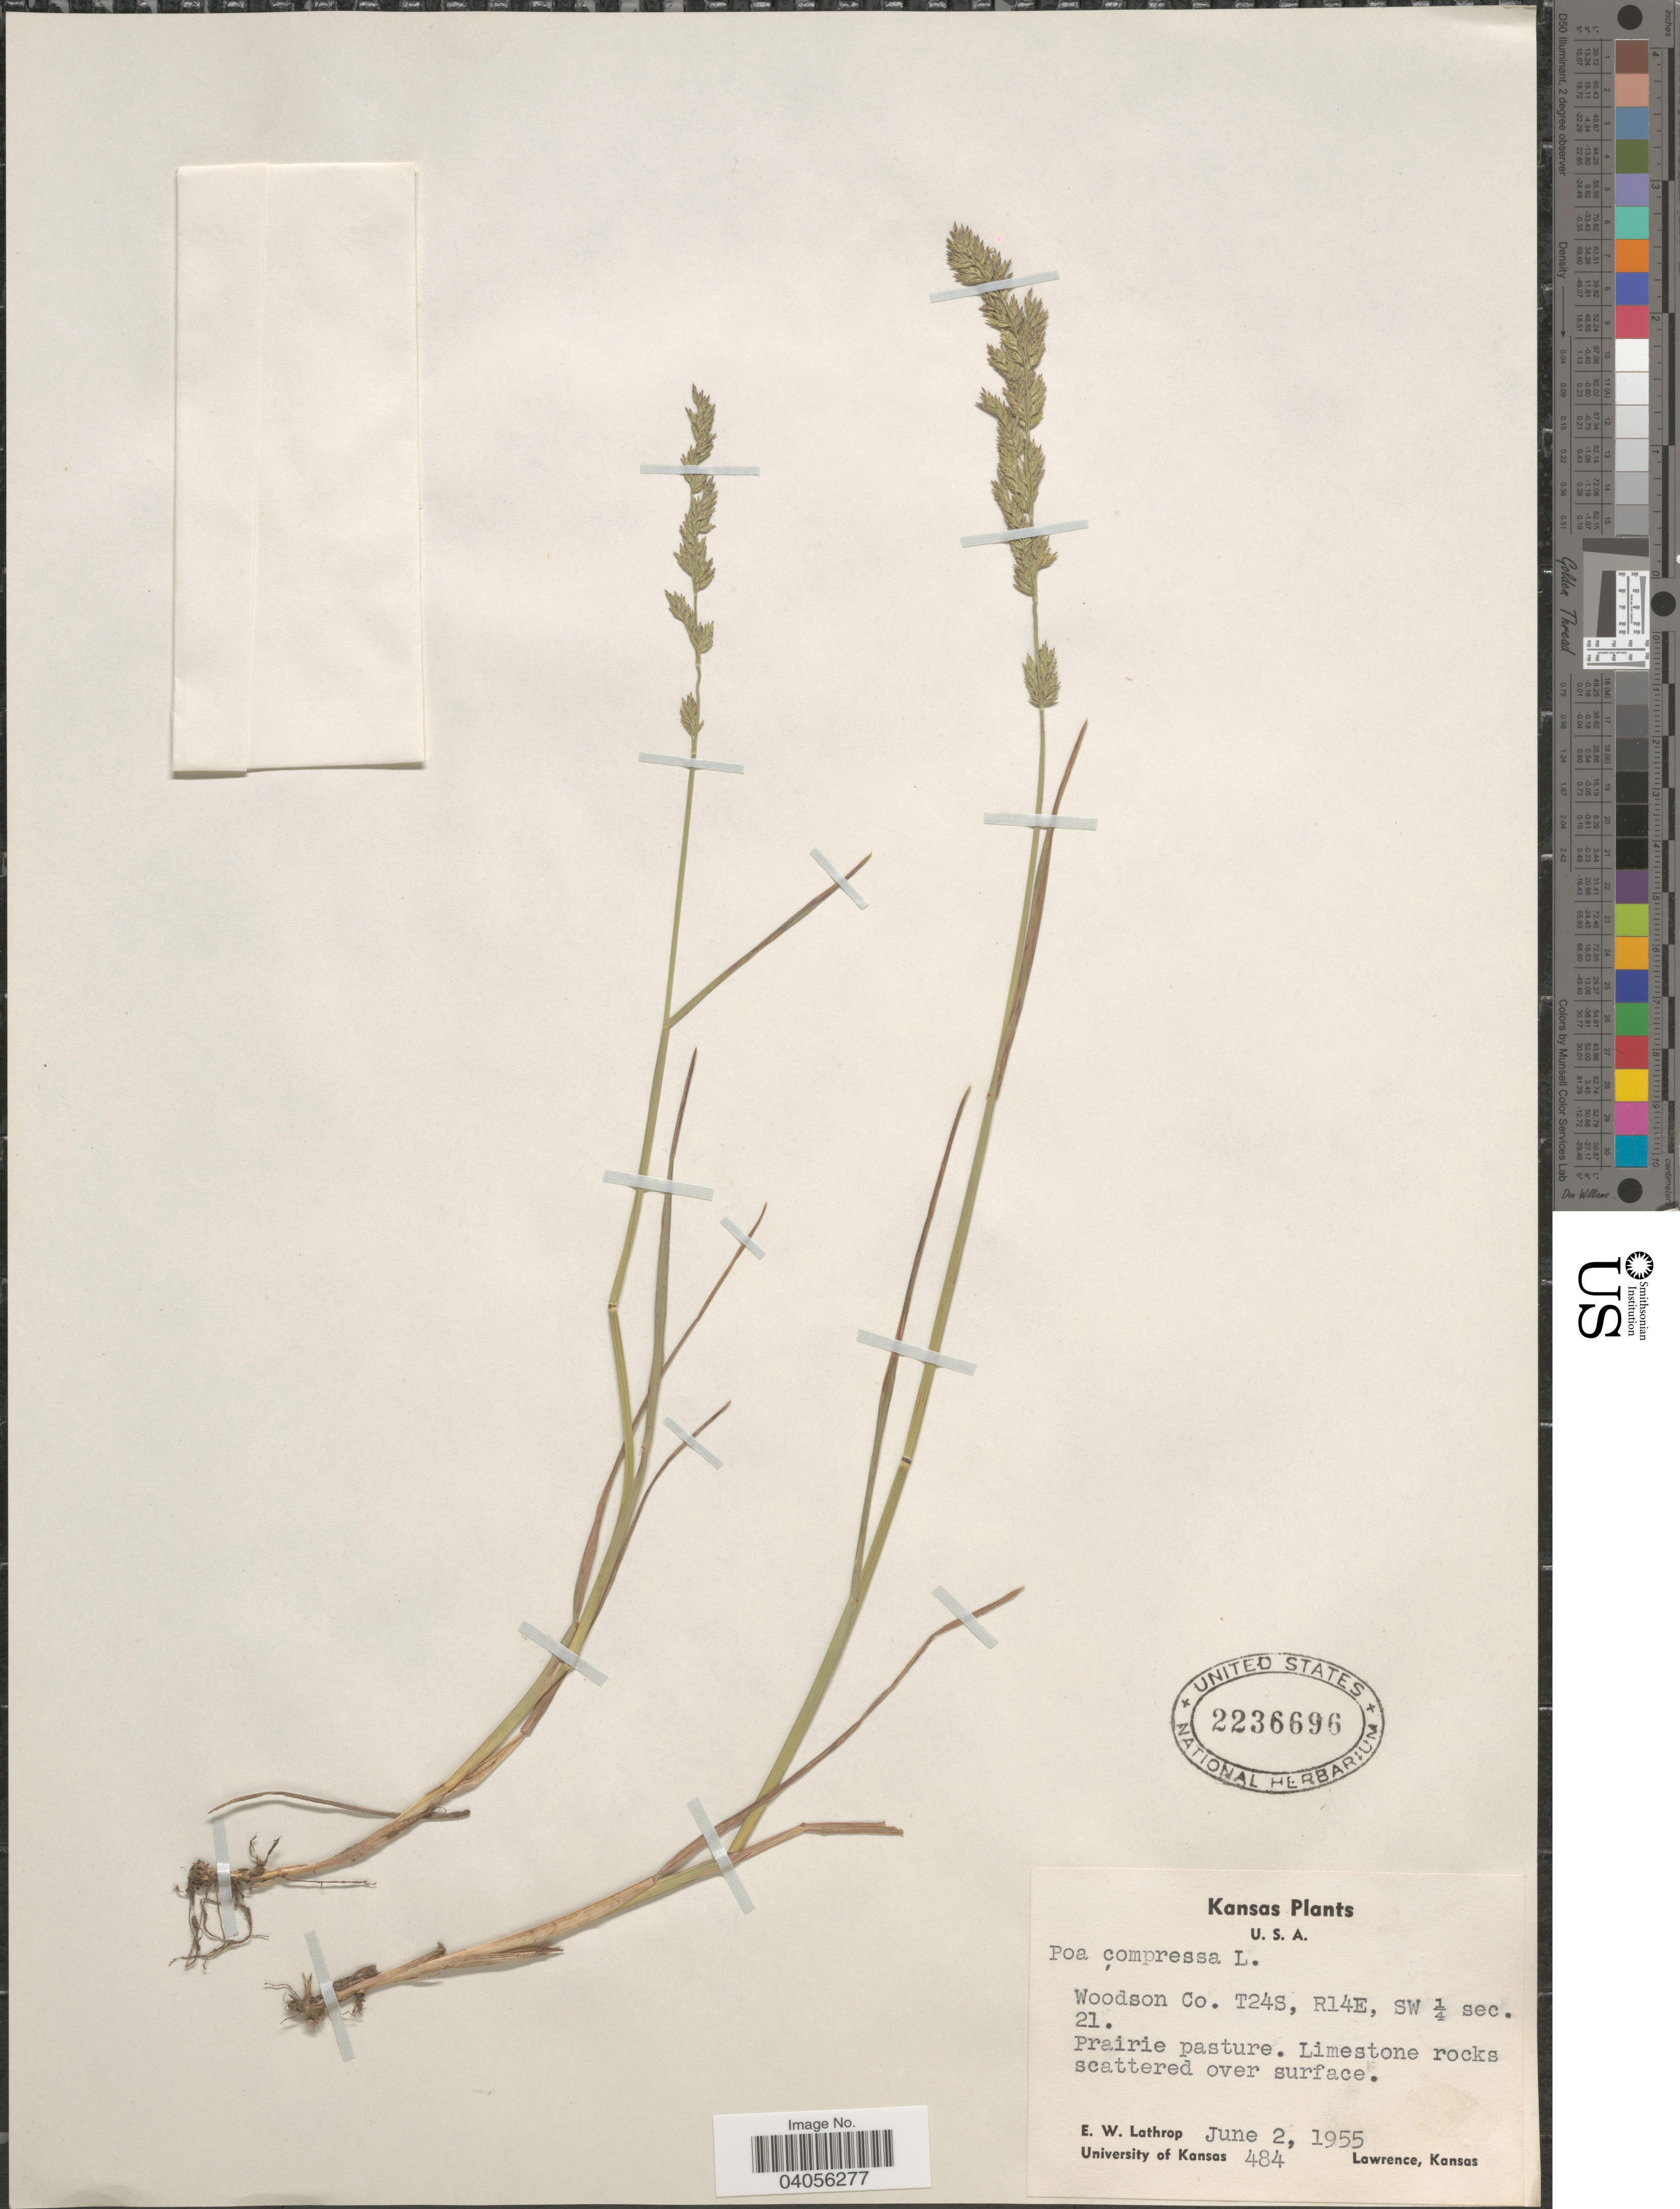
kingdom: Plantae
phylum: Tracheophyta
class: Liliopsida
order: Poales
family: Poaceae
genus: Poa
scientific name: Poa compressa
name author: L.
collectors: E. W. Lathrop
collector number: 484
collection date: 1955-06-02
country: United States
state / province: Kansas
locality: Woodson Co. T24S, R14E, SW ¼ sec. 21.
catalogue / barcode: US 2236696